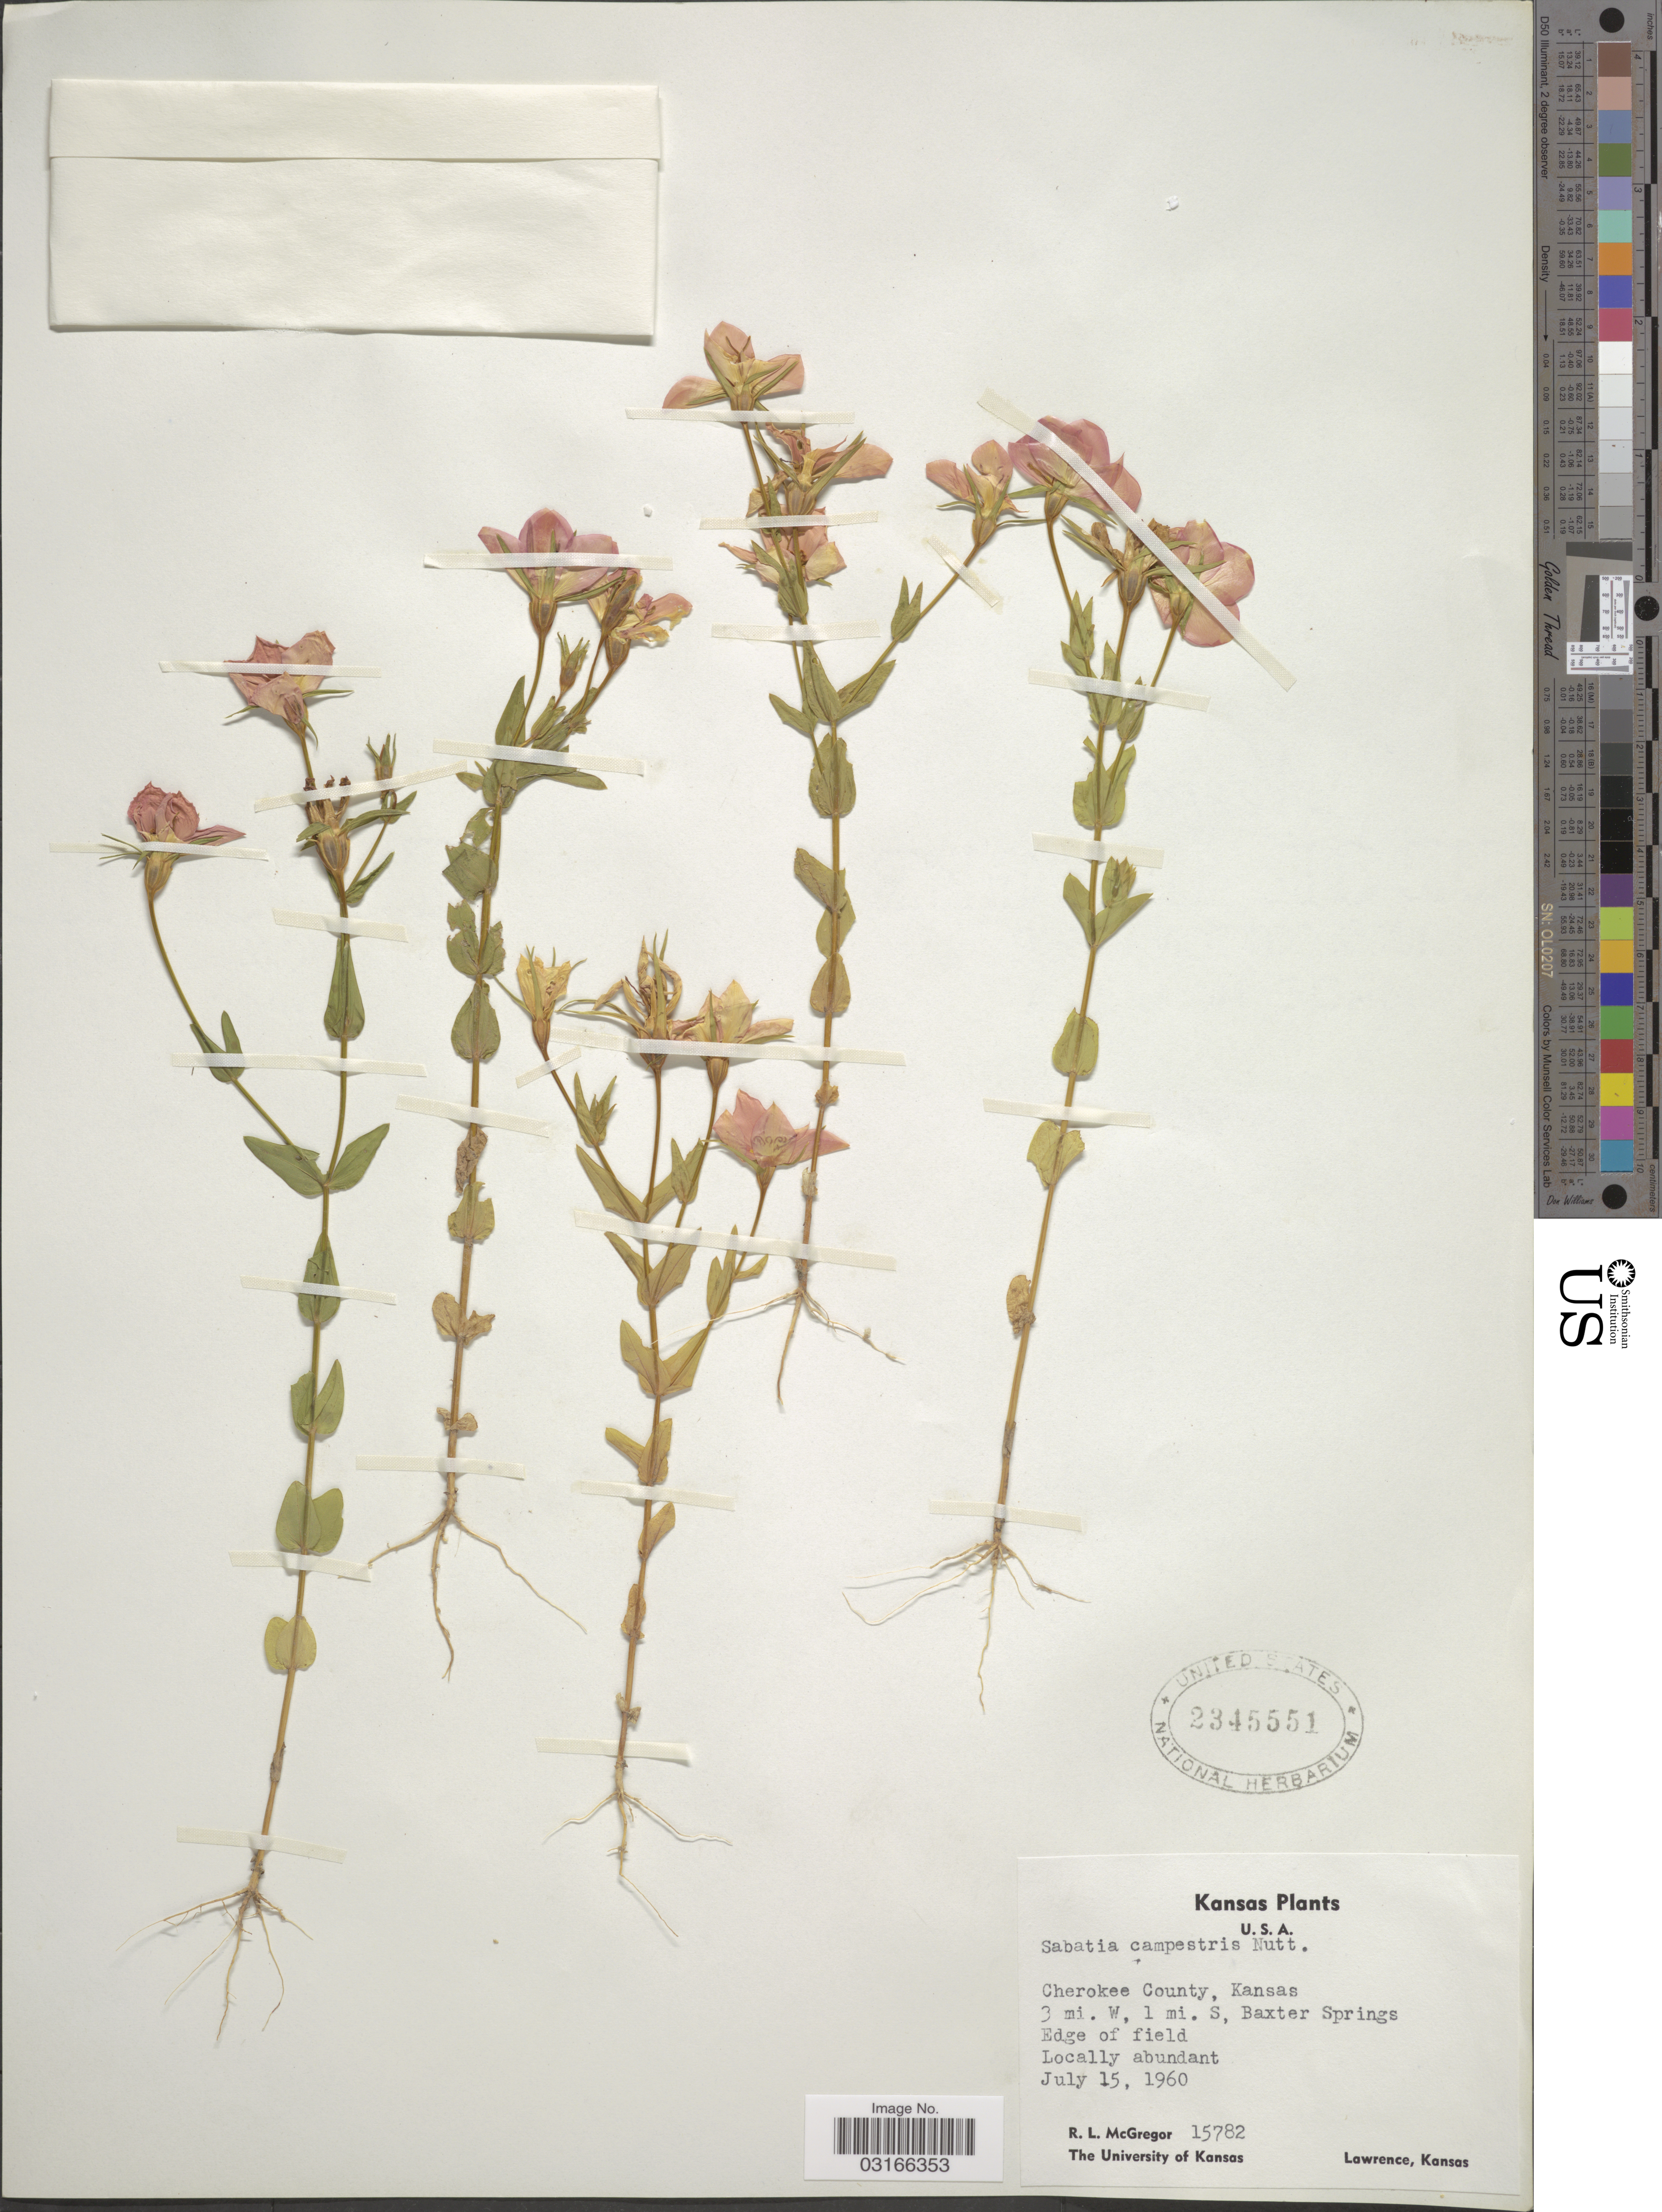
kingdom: Plantae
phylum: Tracheophyta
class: Magnoliopsida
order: Gentianales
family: Gentianaceae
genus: Sabatia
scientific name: Sabatia campestris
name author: Nutt.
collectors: R. McGregor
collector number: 15782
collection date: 1960-07-15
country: United States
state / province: Kansas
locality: Cherokee County. 3 mi. W, 1 mi. S, Baxter Springs. Edge of field.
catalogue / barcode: US 2345551